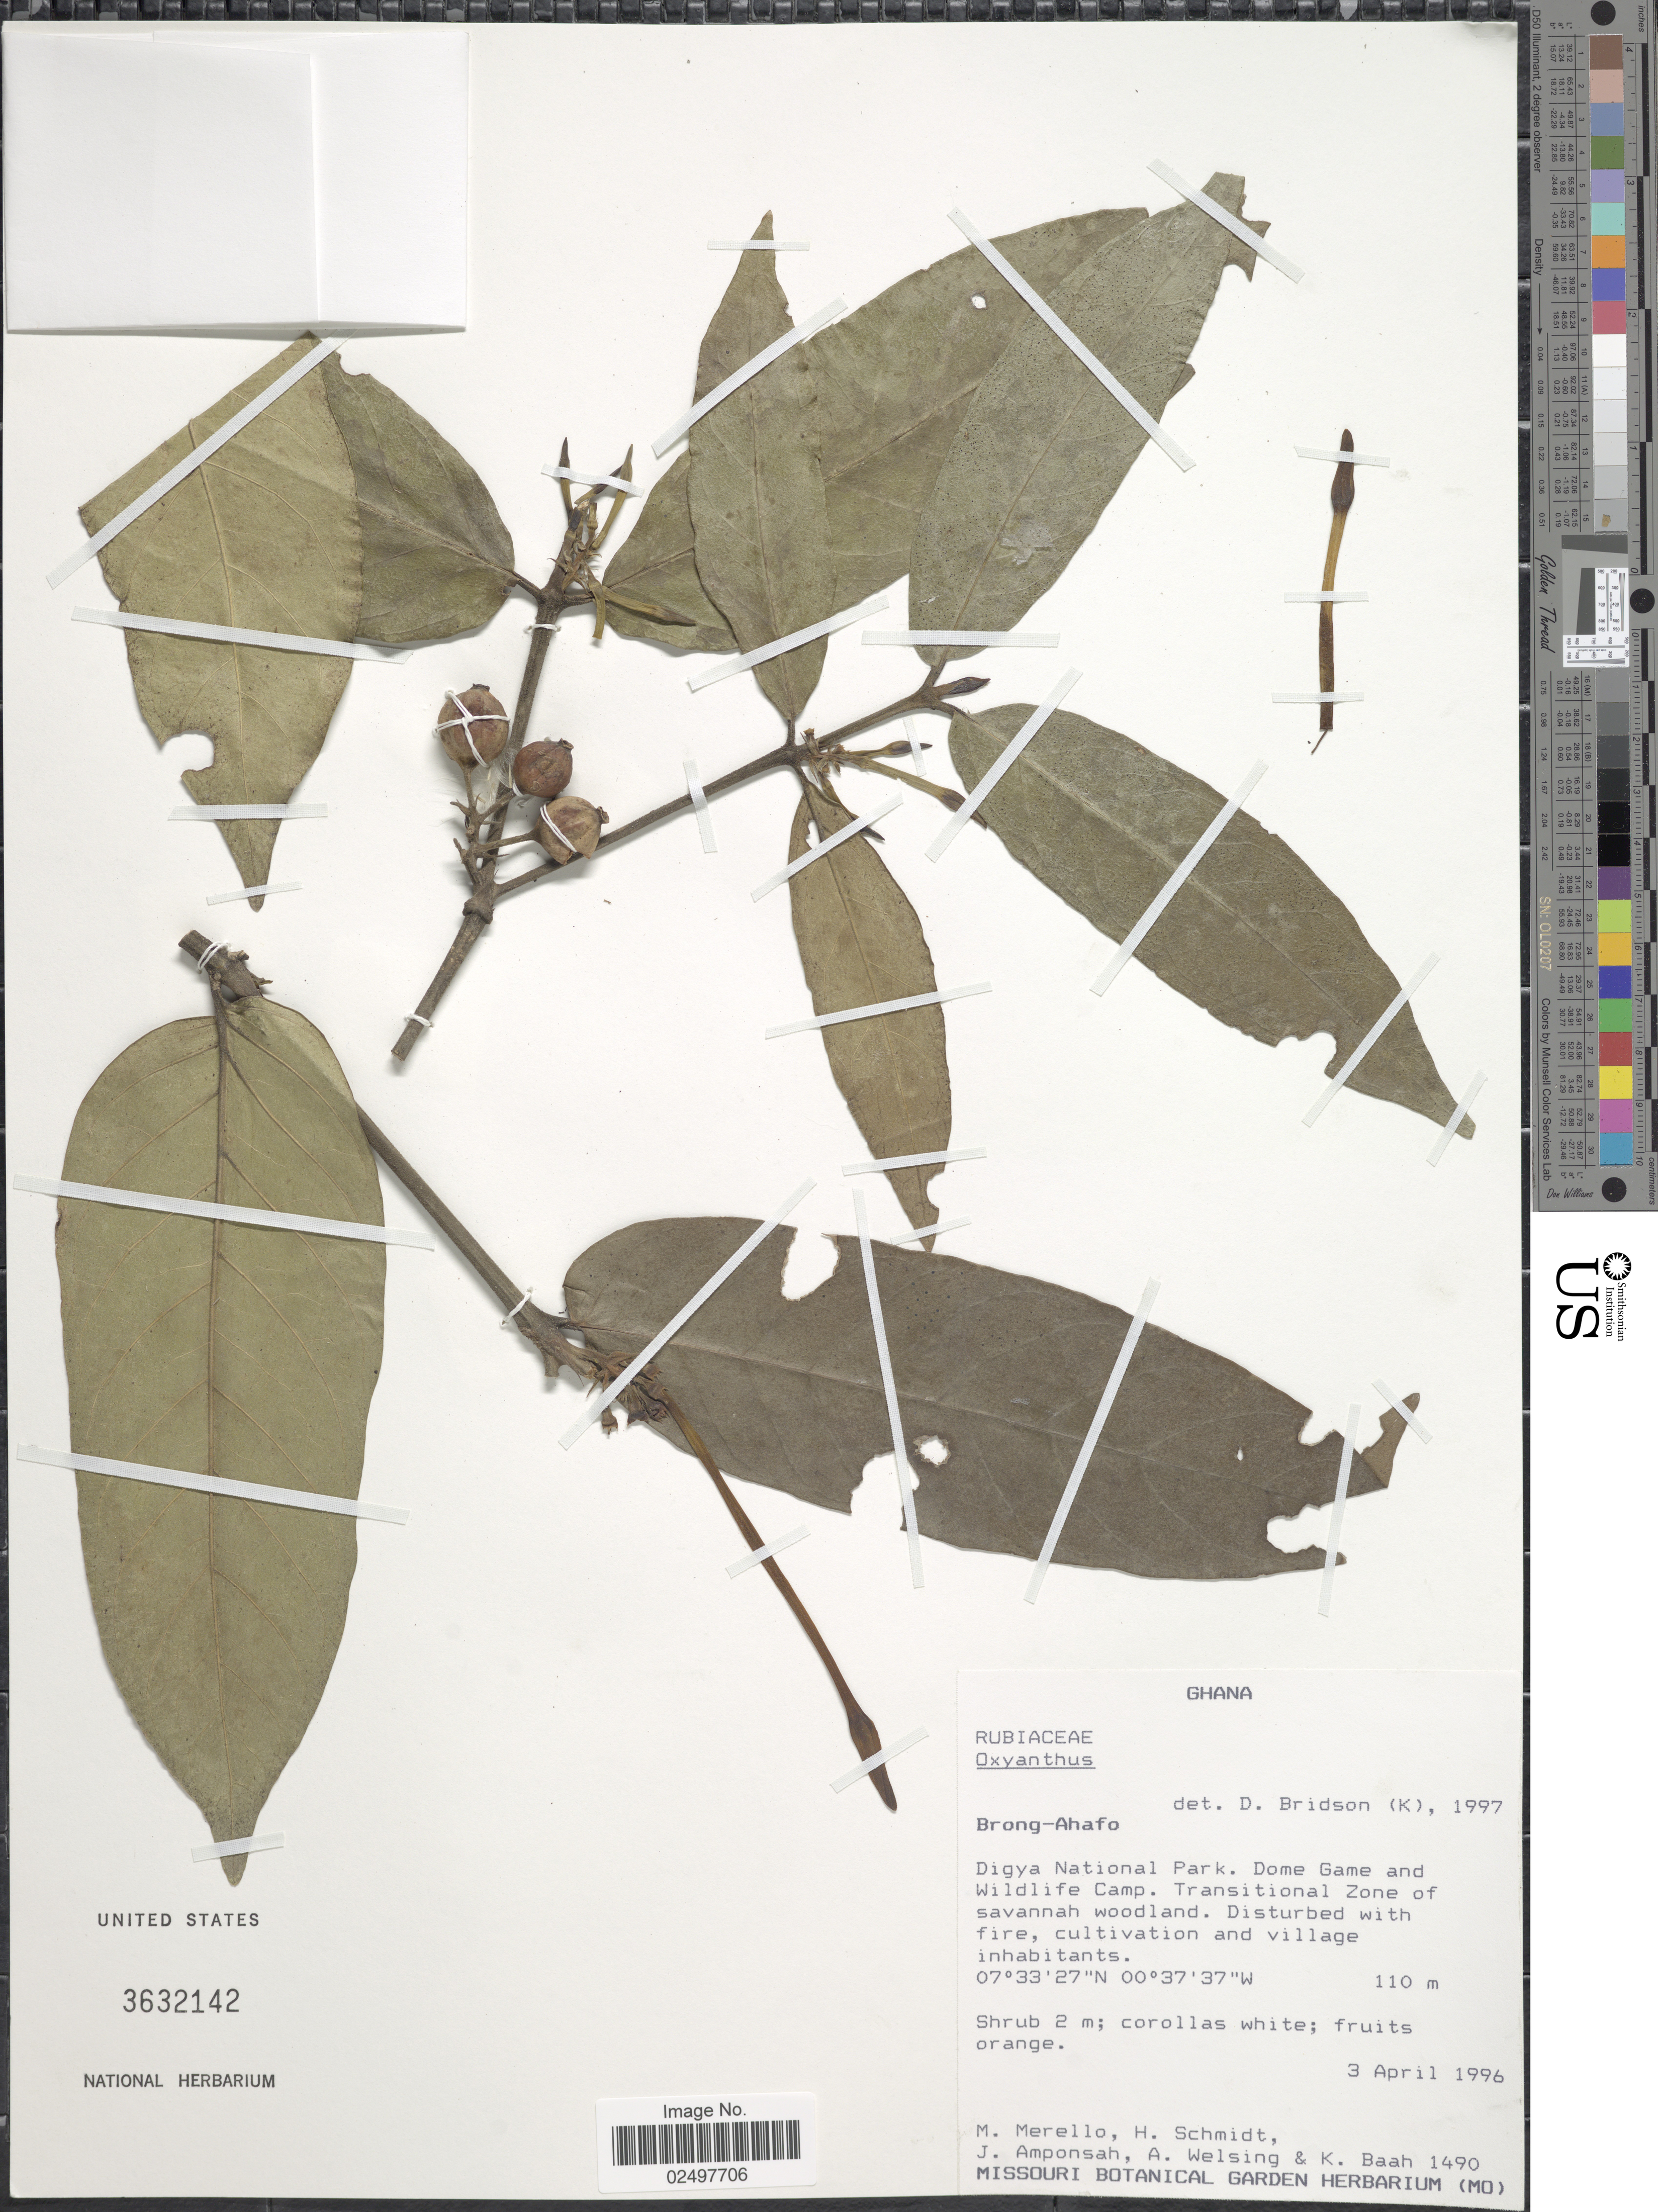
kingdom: Plantae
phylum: Tracheophyta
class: Magnoliopsida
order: Gentianales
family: Rubiaceae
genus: Oxyanthus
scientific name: Oxyanthus latifolius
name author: Sond.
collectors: M. Merello, H. Schmidt, J. Amponsah, A. Welsing & K. Baah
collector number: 1490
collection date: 1996-04-03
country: Ghana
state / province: Brong-Ahafo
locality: Digya National Park. Dome Game and Wildlife Camp.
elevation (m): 110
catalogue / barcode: US 3632142